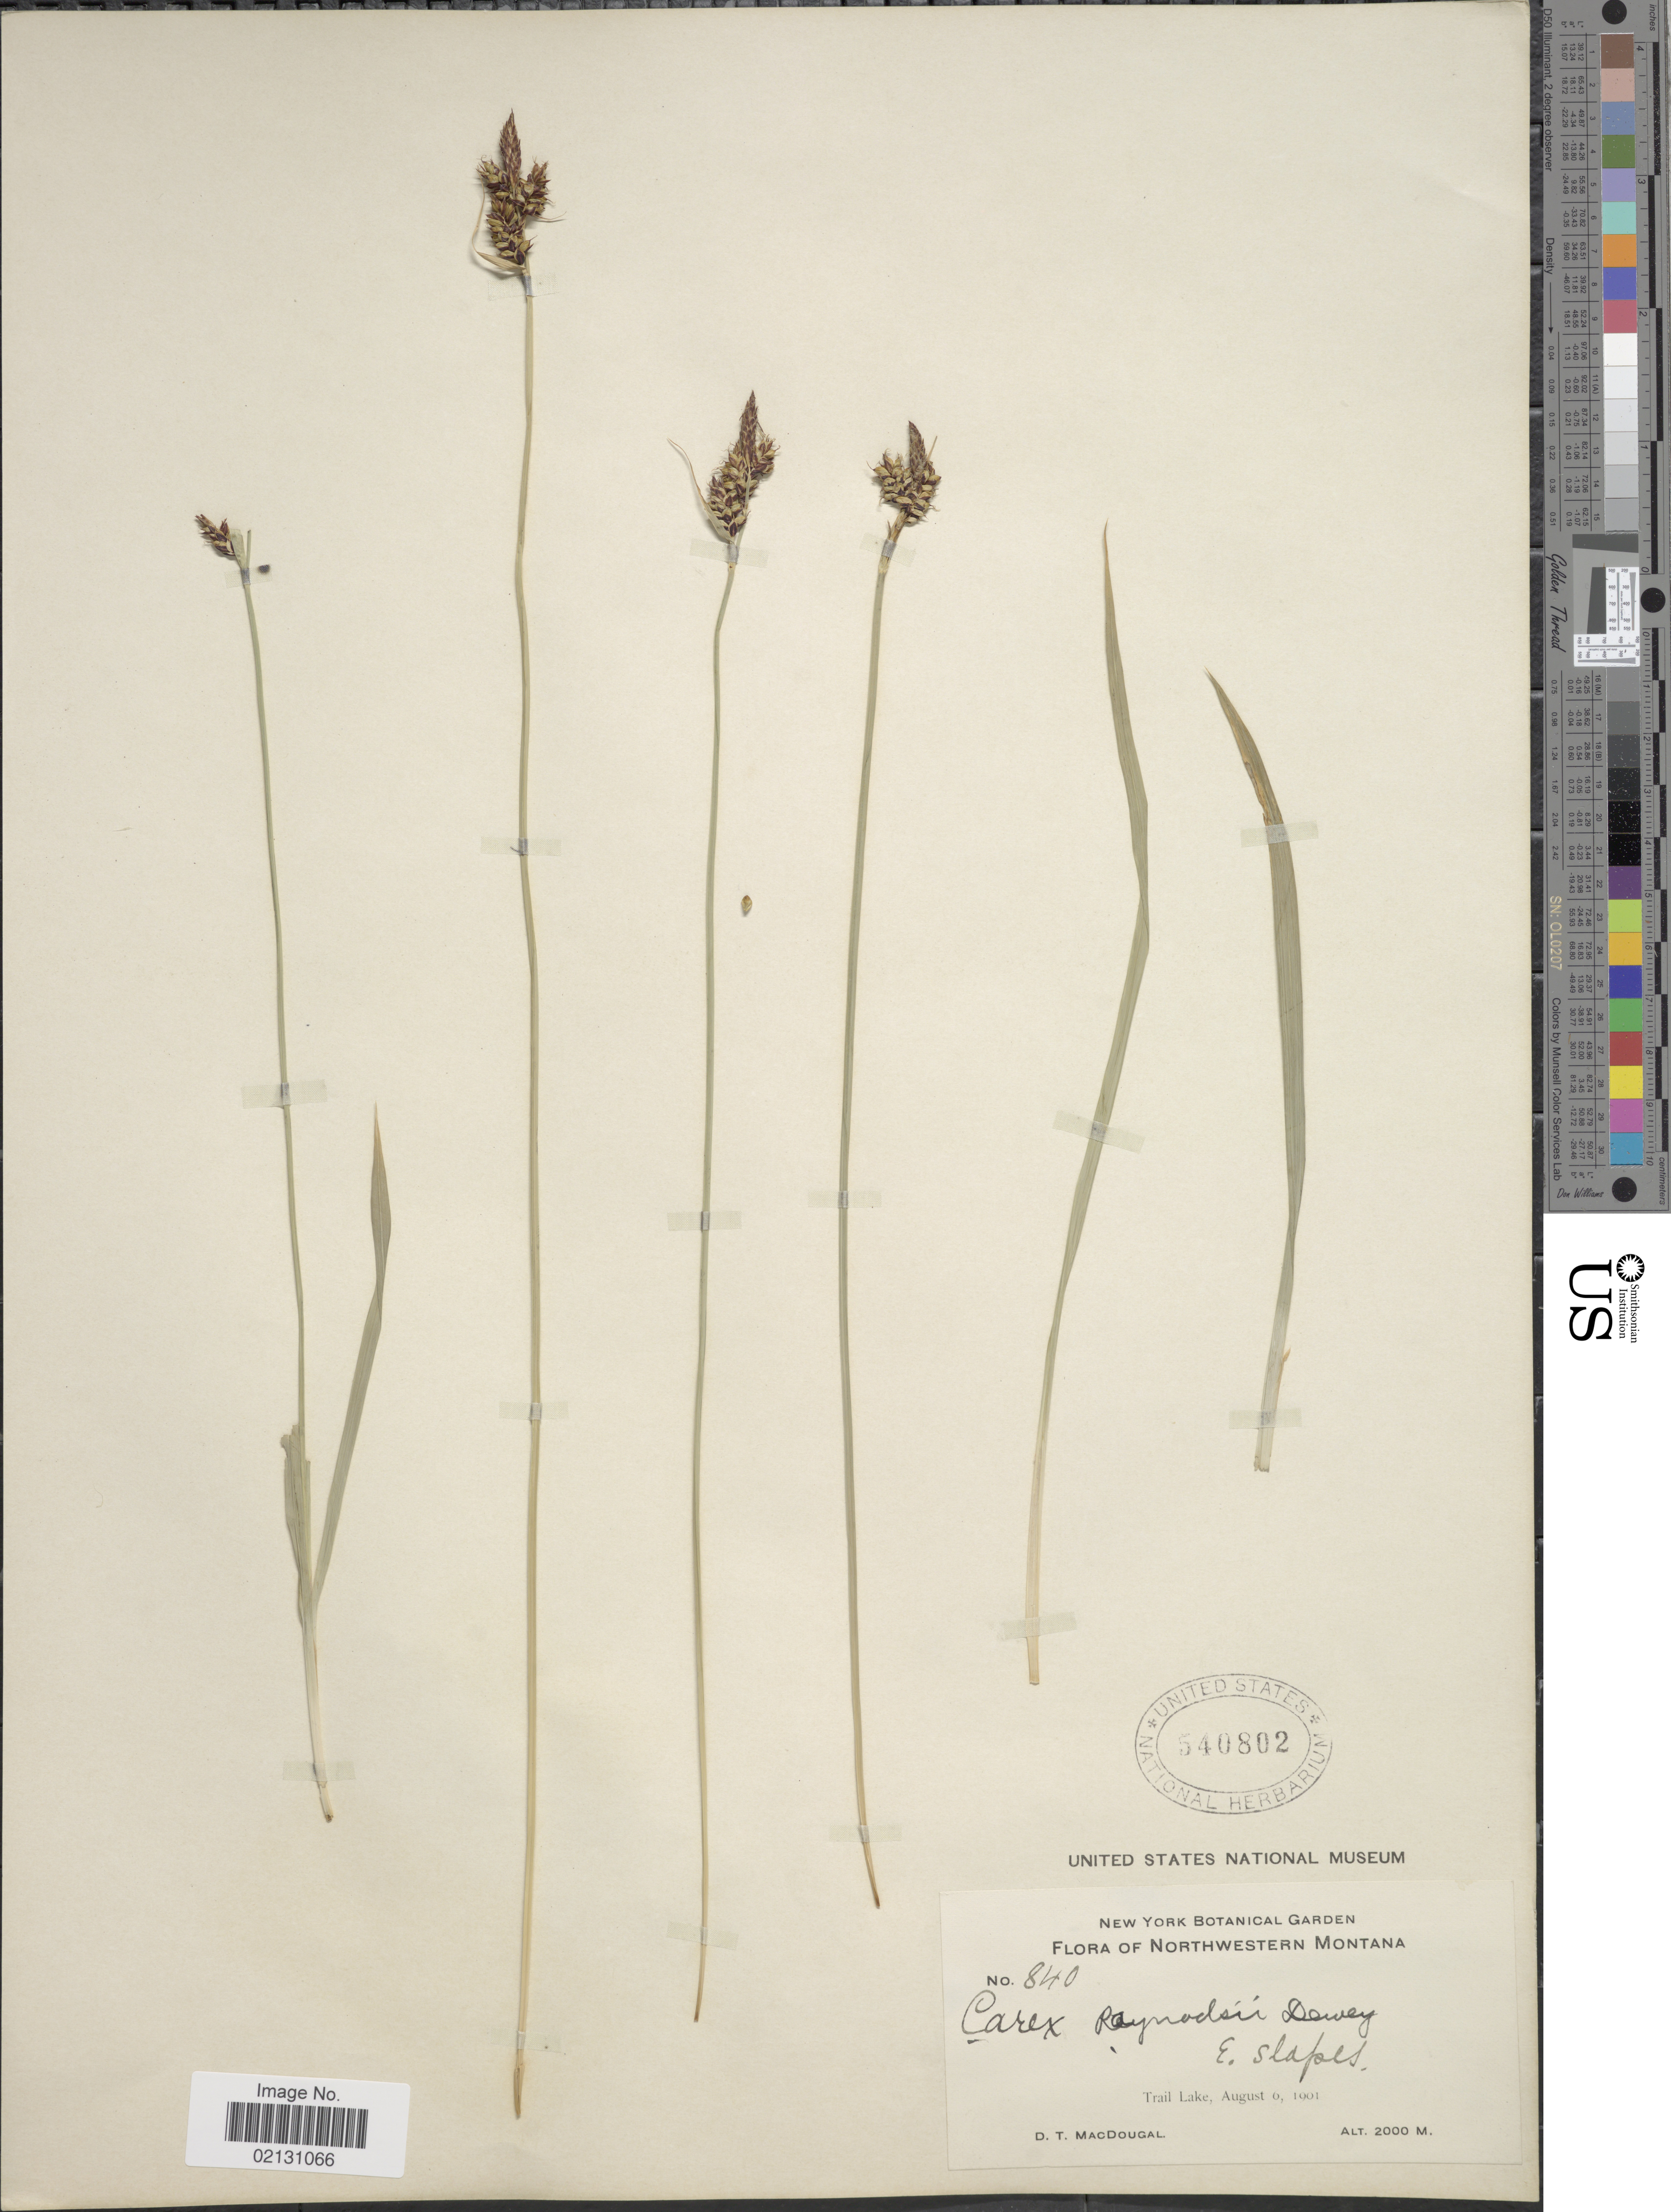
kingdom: Plantae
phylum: Tracheophyta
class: Liliopsida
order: Poales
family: Cyperaceae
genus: Carex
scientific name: Carex raynoldsii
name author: Dewey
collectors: D. T. MacDougal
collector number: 840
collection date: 1901-08-06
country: United States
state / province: Montana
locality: Northwestern Montana, Trail Lake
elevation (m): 2000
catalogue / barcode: US 540802